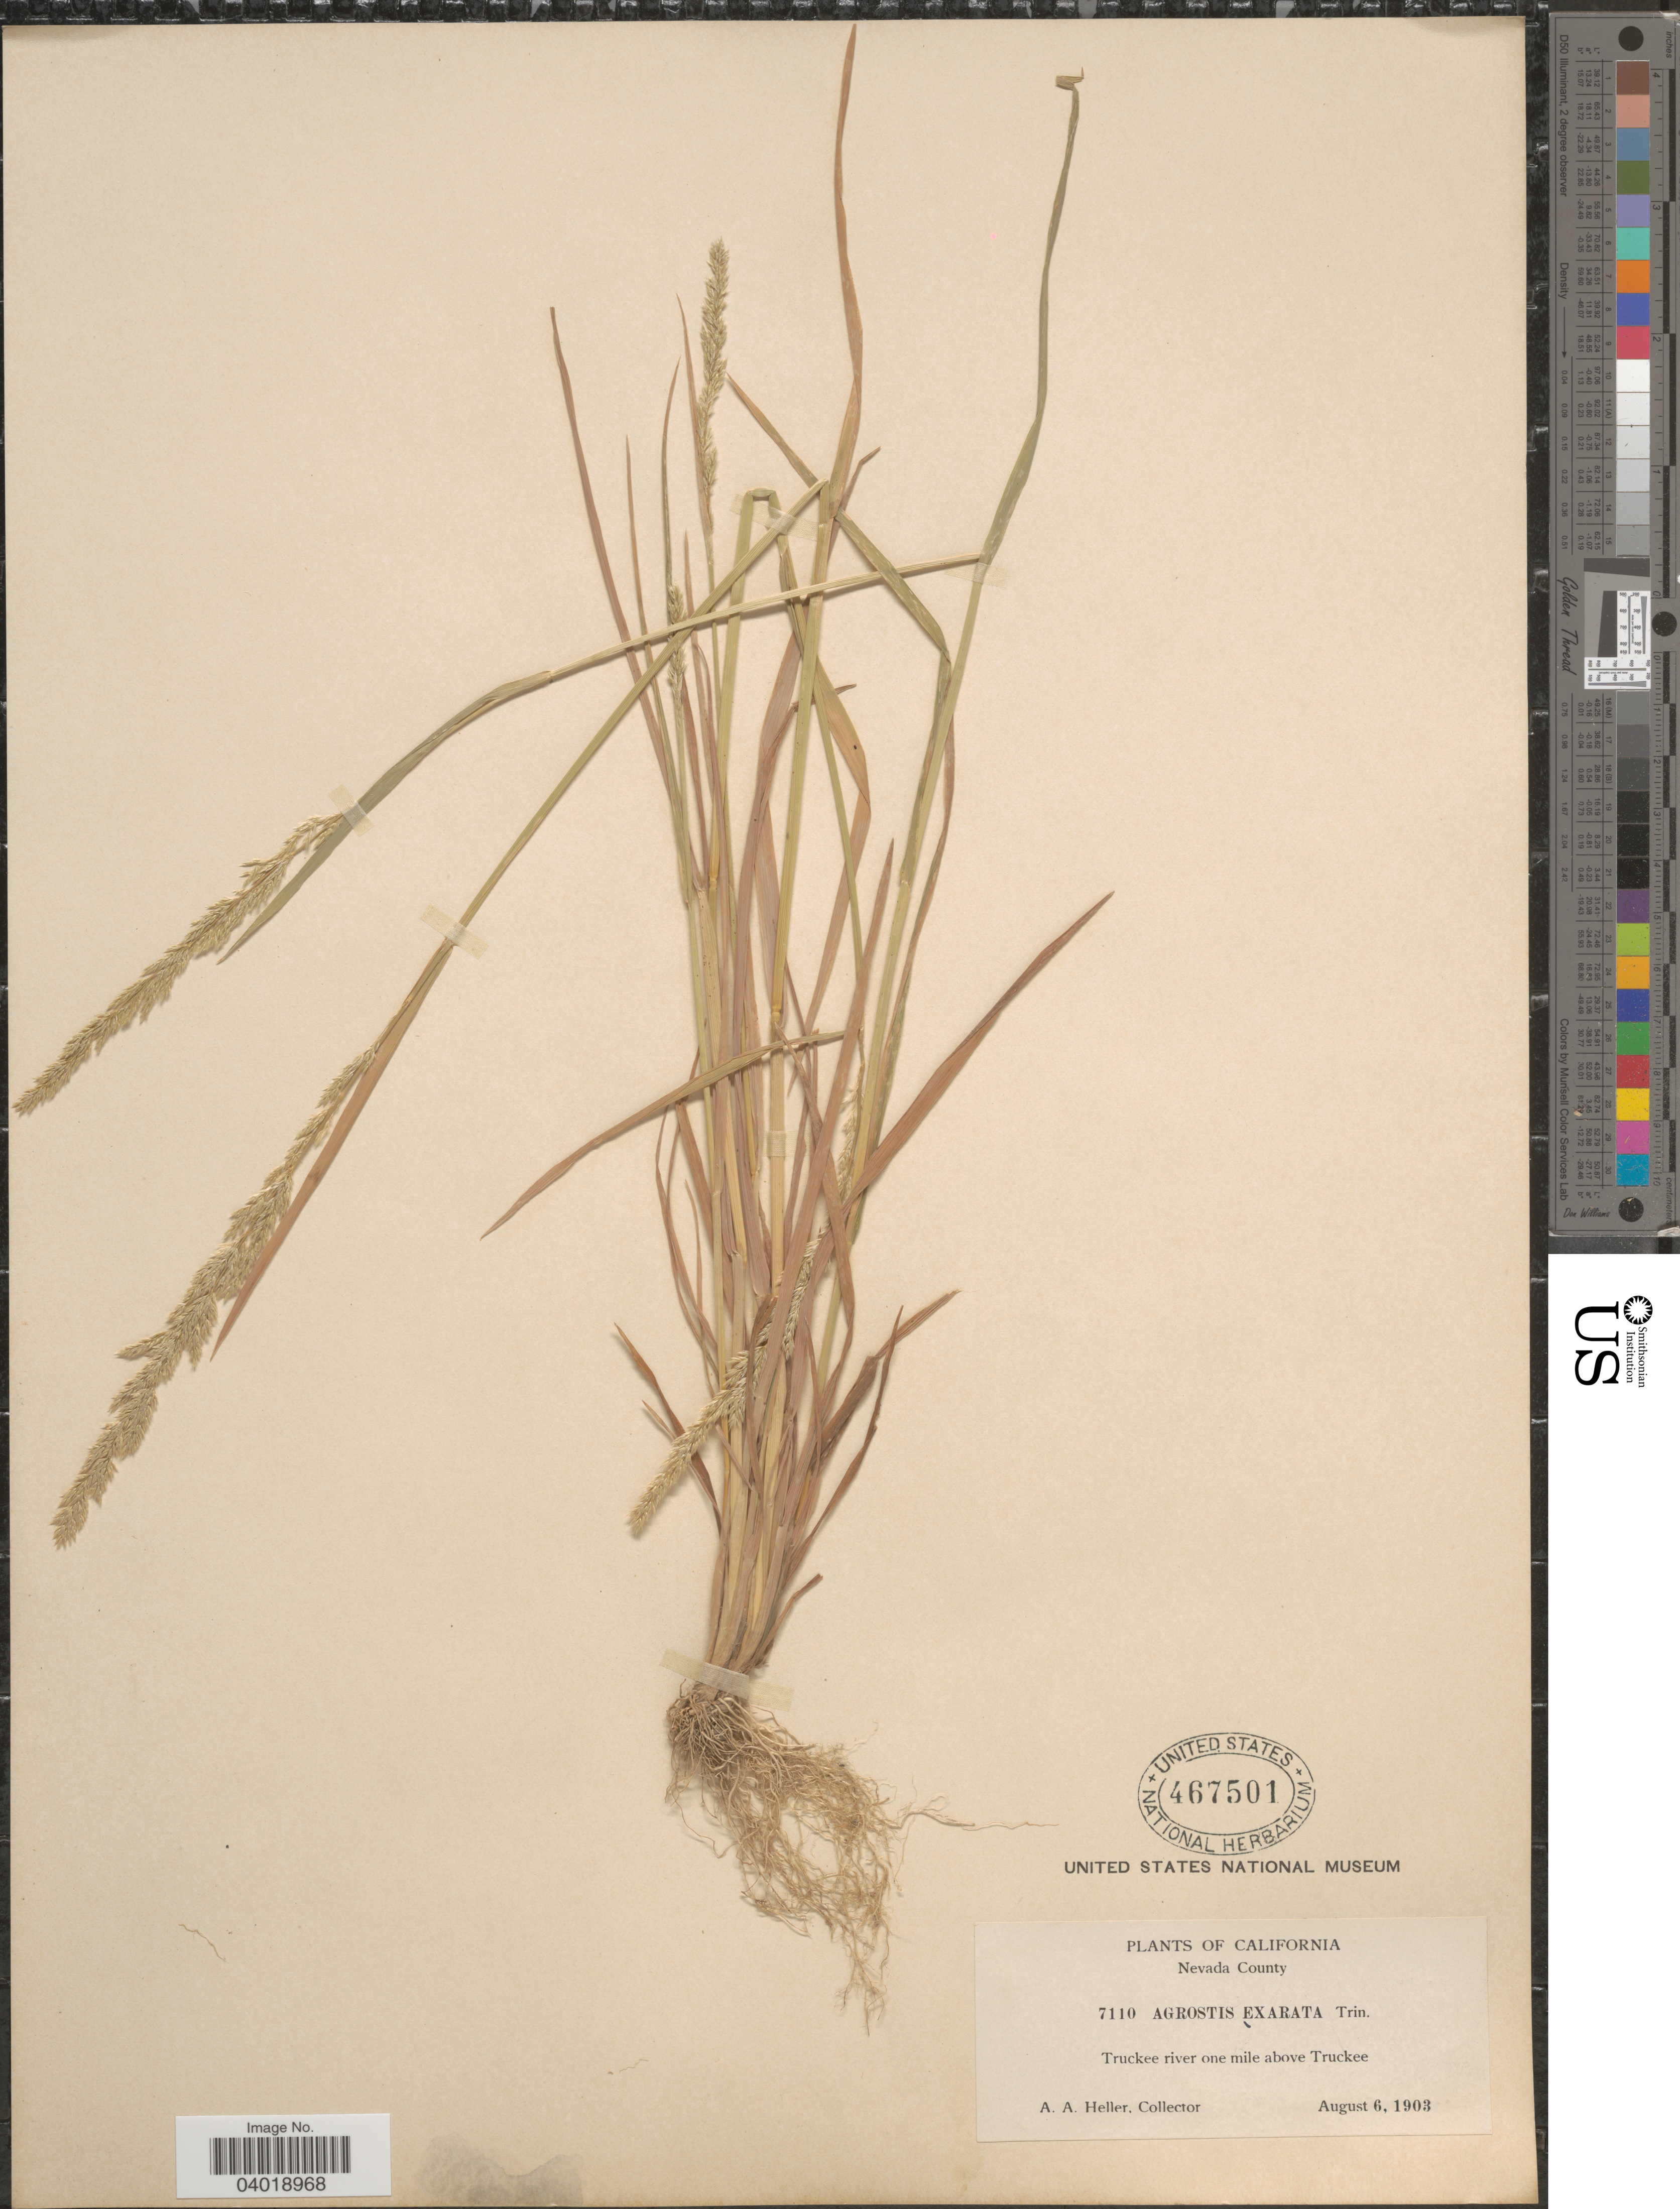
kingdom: Plantae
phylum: Tracheophyta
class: Liliopsida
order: Poales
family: Poaceae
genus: Agrostis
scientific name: Agrostis exarata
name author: Trin.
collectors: A. A. Heller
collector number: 7110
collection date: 1903-08-06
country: United States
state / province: California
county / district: Nevada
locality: Nevada County. Truckee river one mile above Truckee.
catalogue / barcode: US 467501